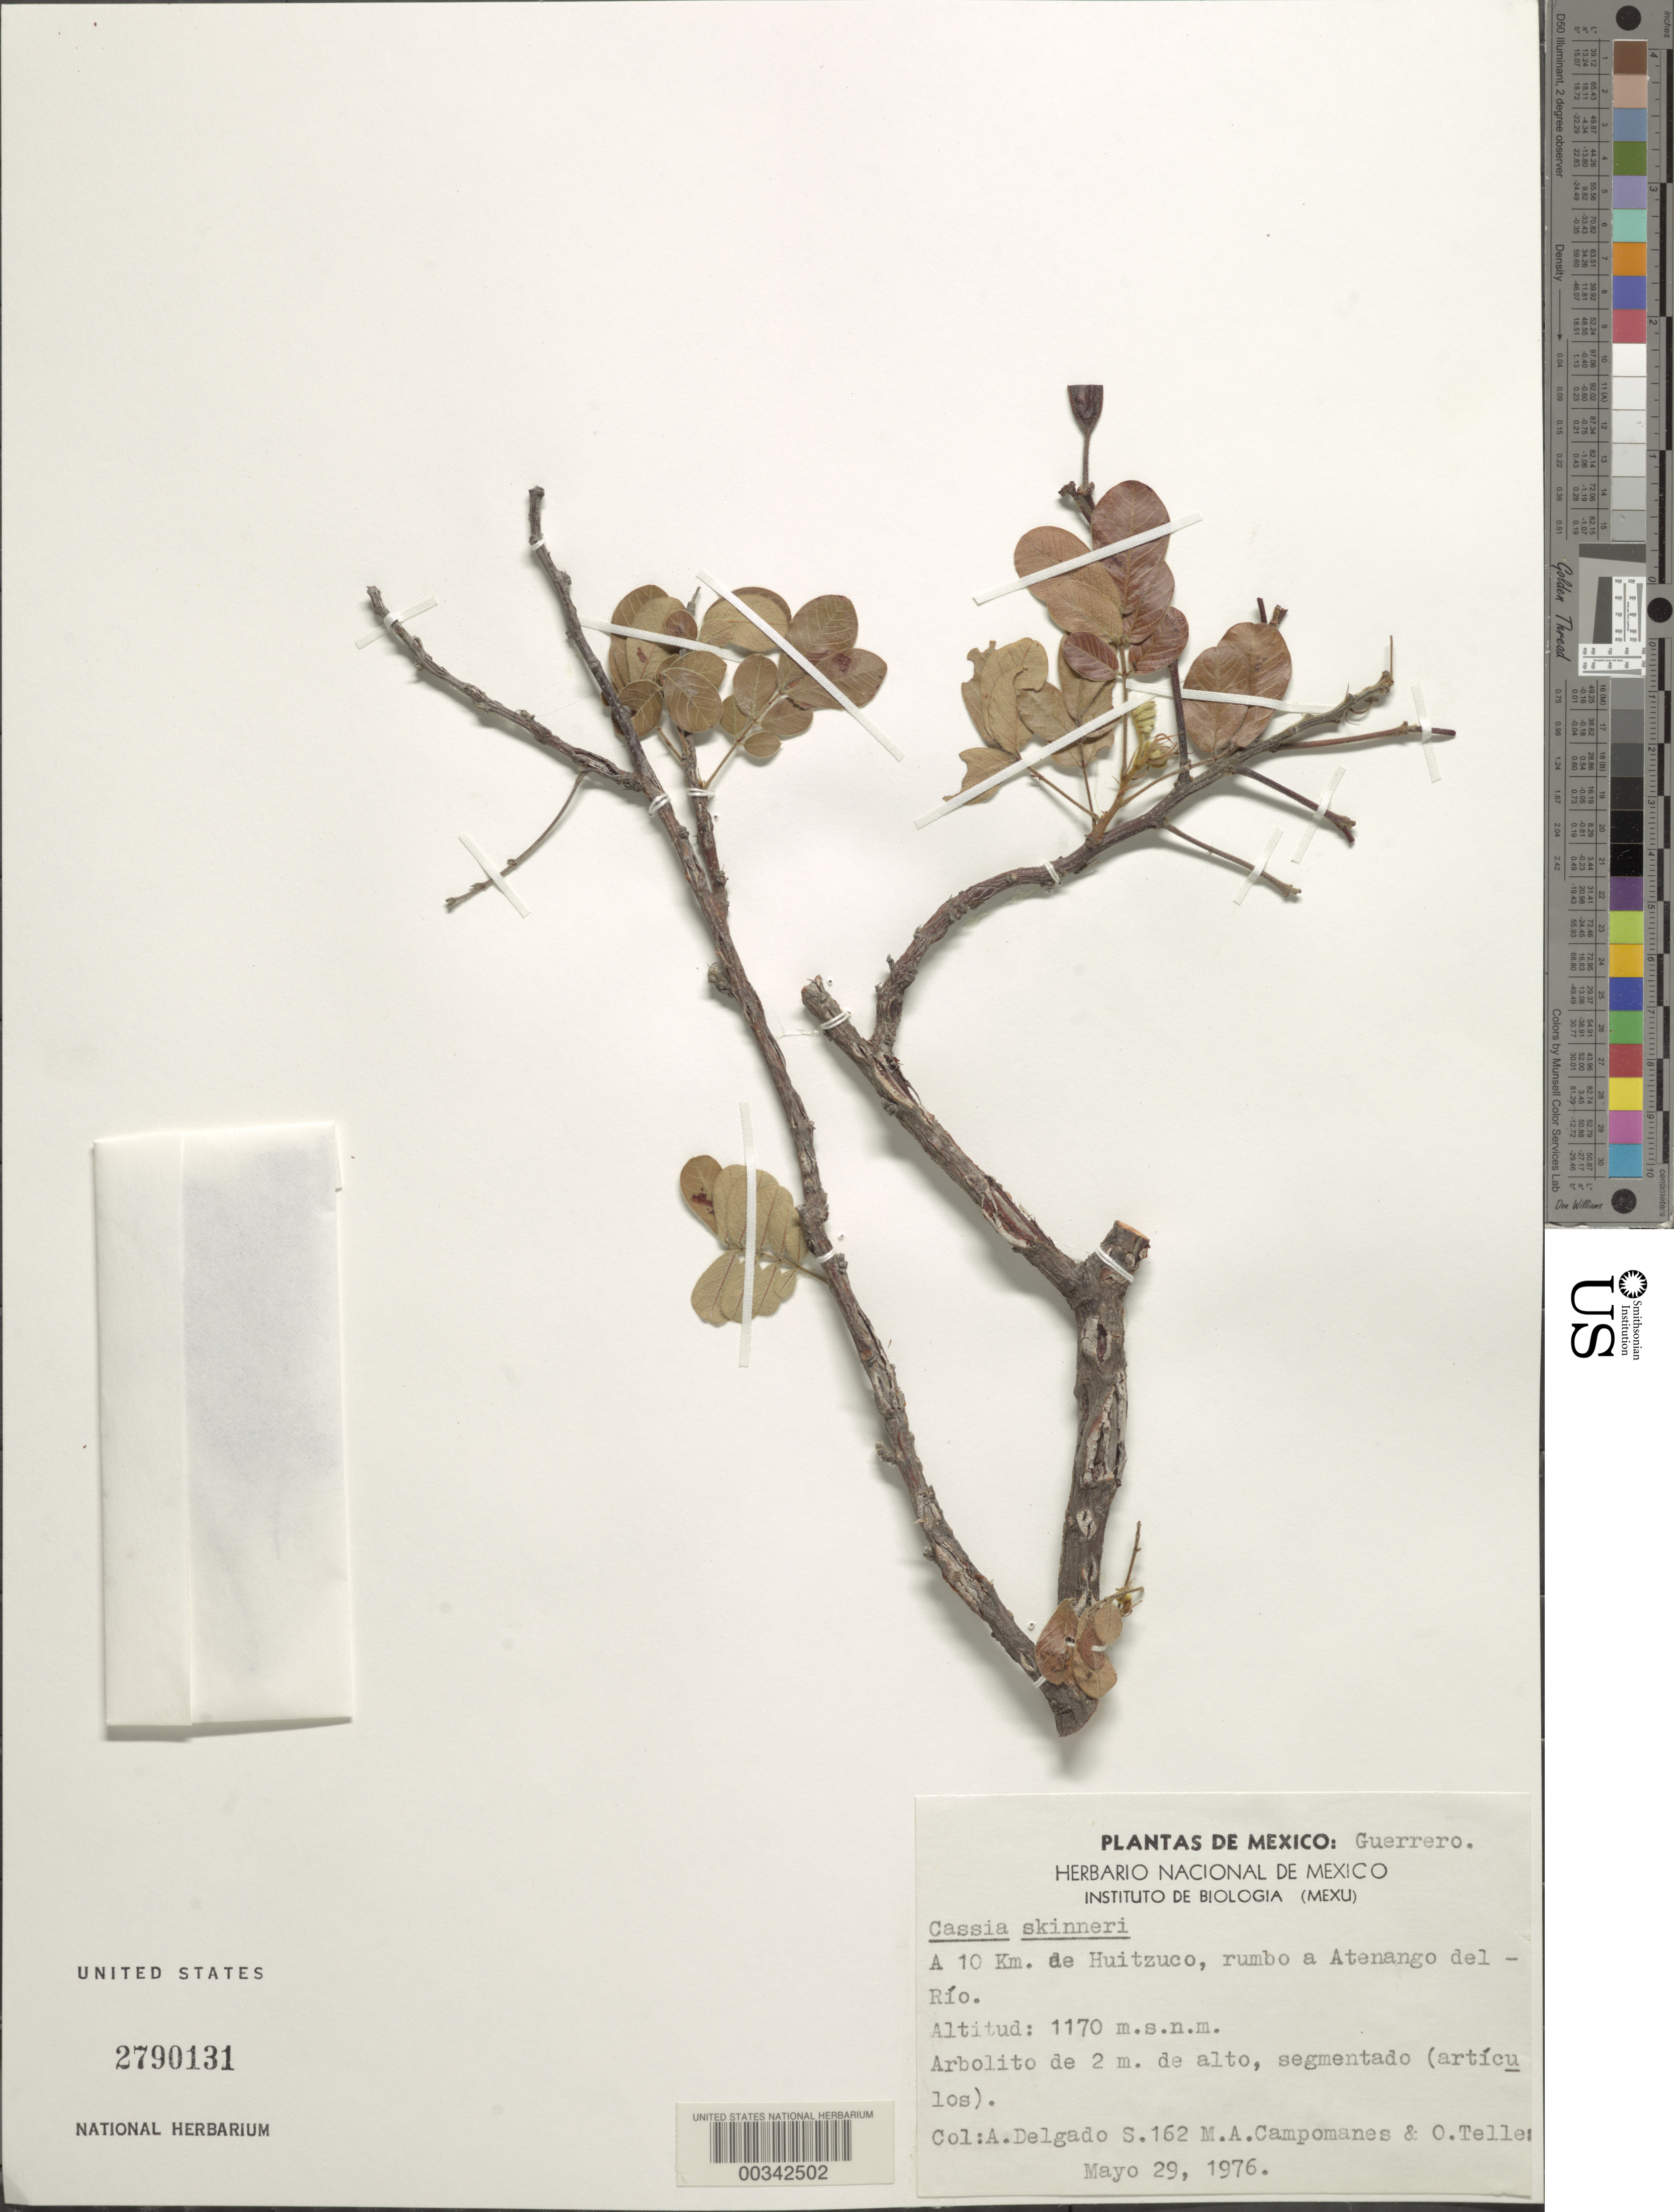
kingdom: Plantae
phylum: Tracheophyta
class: Magnoliopsida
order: Fabales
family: Fabaceae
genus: Senna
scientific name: Senna skinneri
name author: (Benth.) H.S. Irwin & Barneby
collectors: A. Delgado S., M. Campomanes & O. Téllez V.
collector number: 162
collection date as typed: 29 May 1976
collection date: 1976-05-29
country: Mexico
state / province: Guerrero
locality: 10 km from Huitzuco to Atenango del Rio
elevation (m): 1170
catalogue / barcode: US 2790131